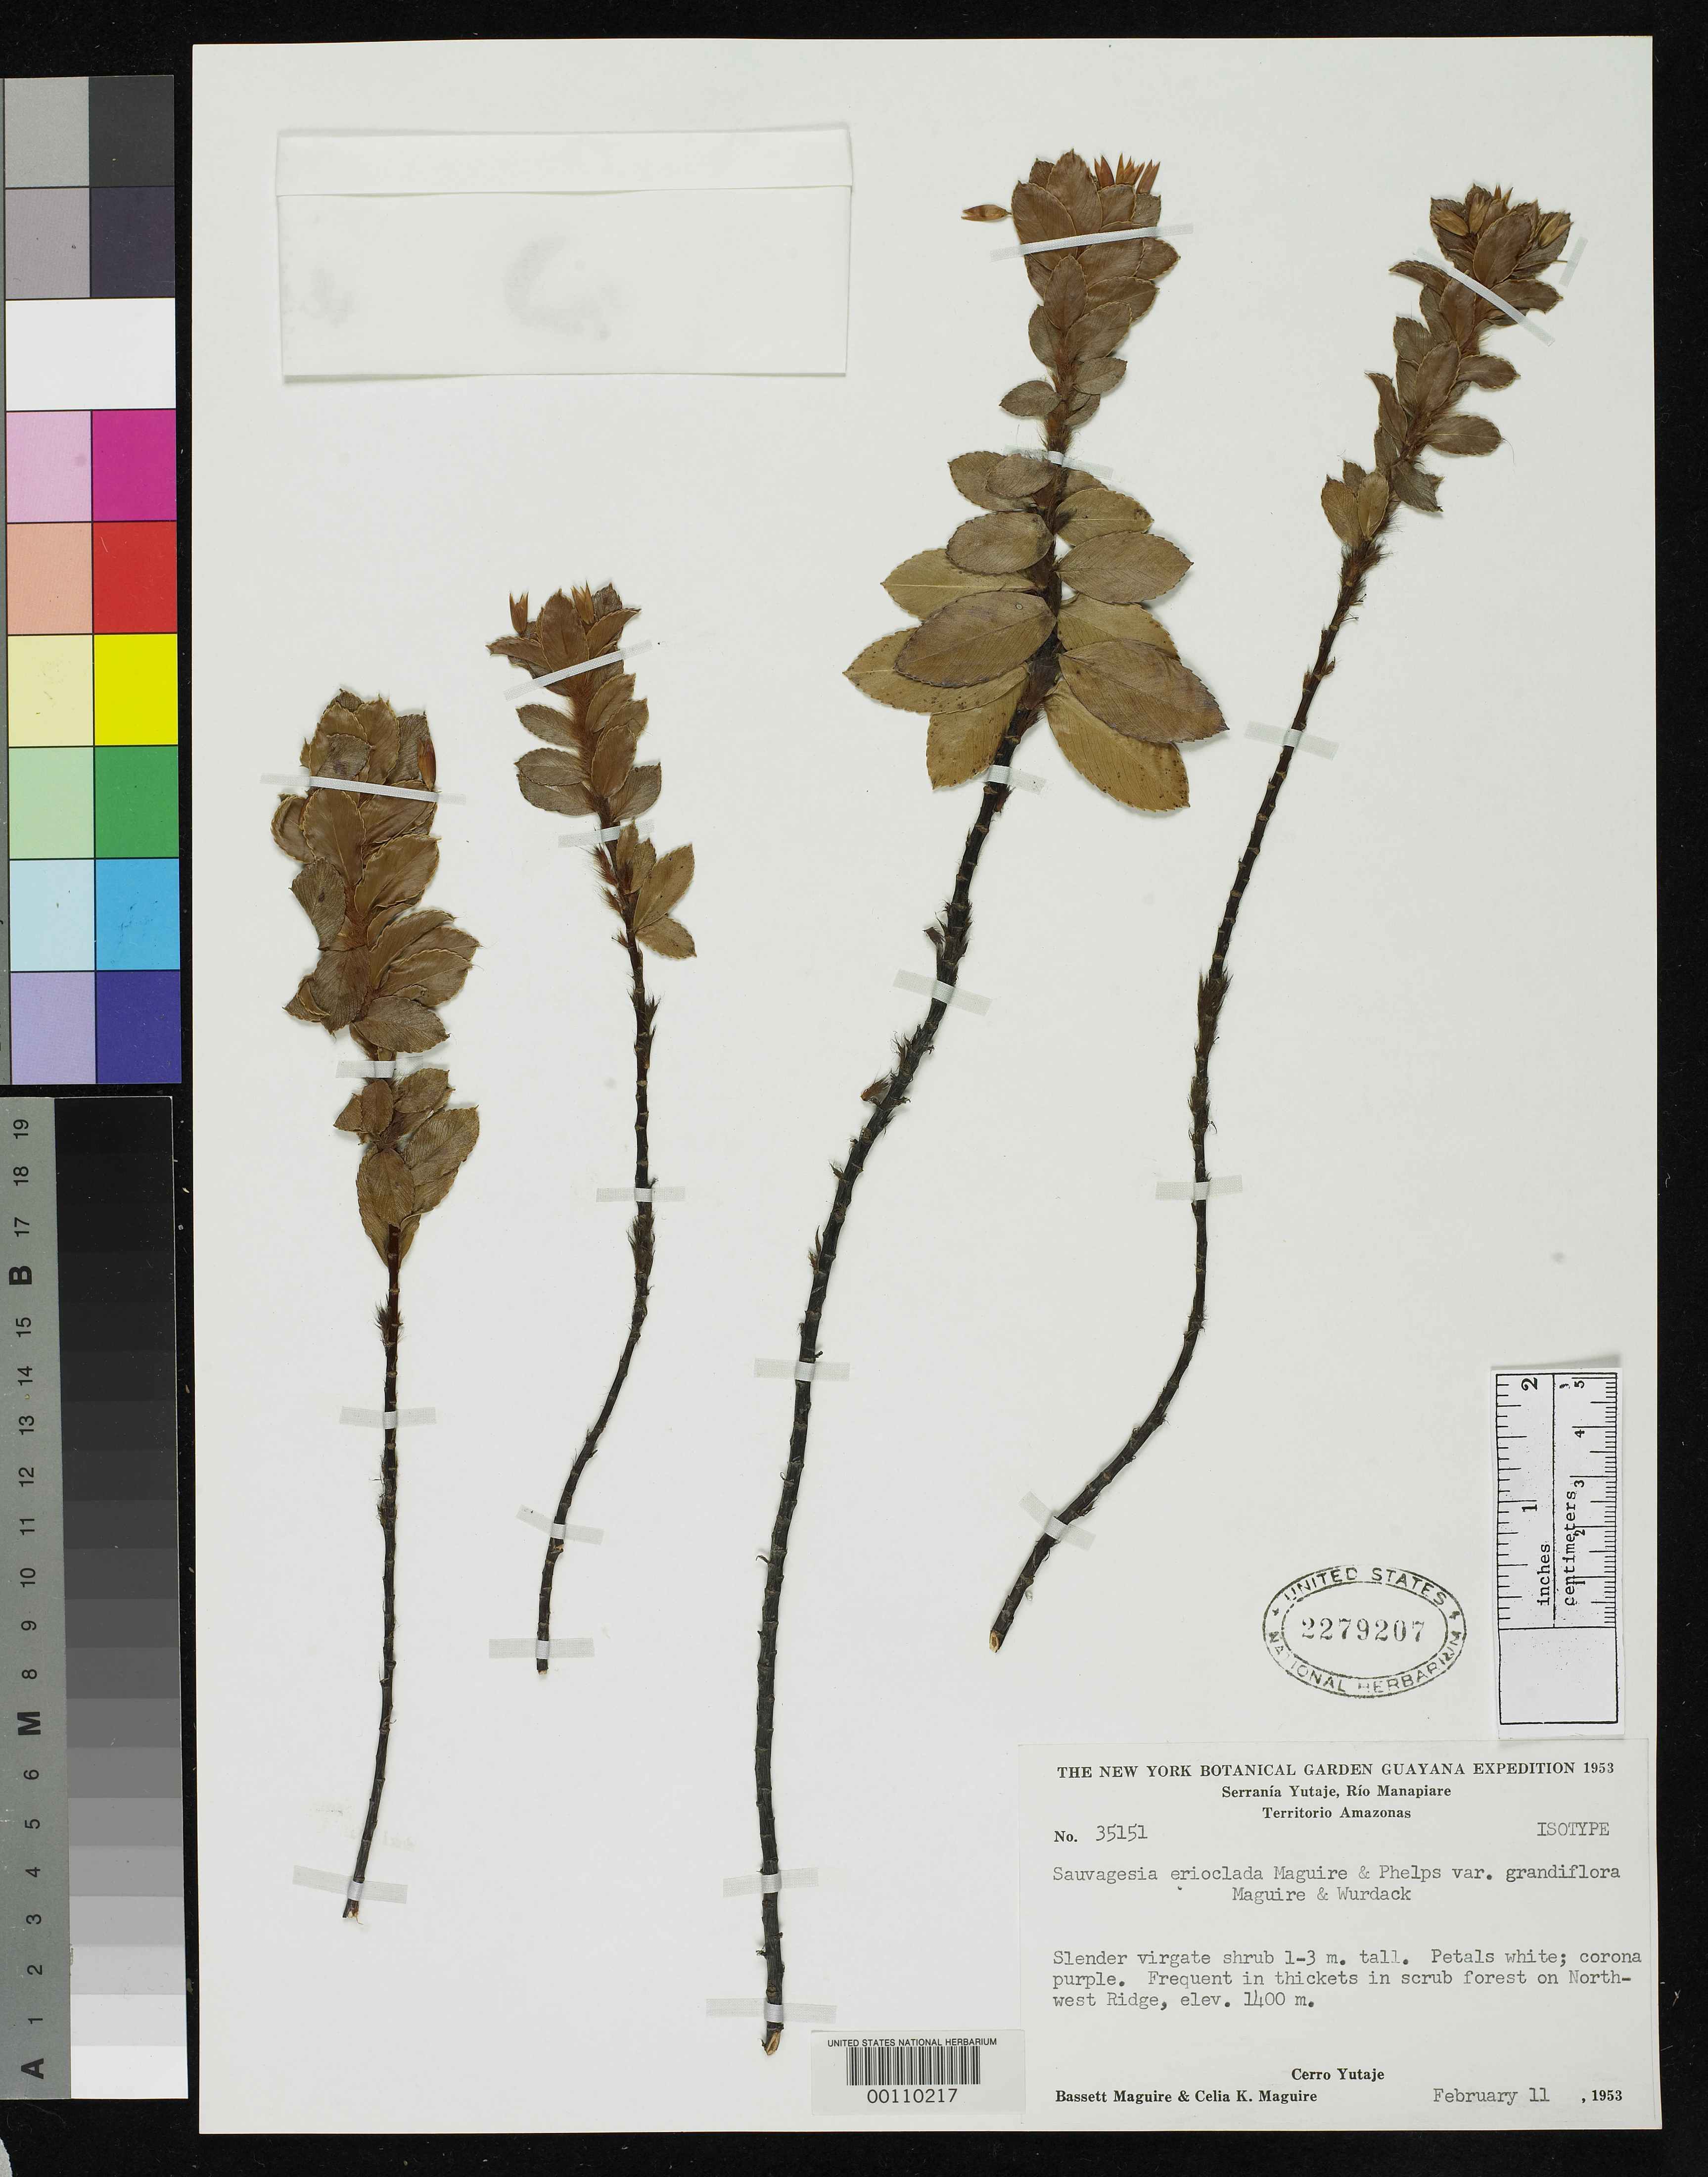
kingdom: Plantae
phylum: Tracheophyta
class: Magnoliopsida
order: Malpighiales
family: Ochnaceae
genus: Sauvagesia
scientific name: Sauvagesia erioclada var. grandiflora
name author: Maguire & Wurdack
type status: Isotype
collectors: B. Maguire & C. K. Maguire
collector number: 35151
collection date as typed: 11 Feb 1953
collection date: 1953-02-11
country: Venezuela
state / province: Amazonas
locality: Serrania Yutaje, Rio Manapiare.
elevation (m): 1400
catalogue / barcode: US 2279207